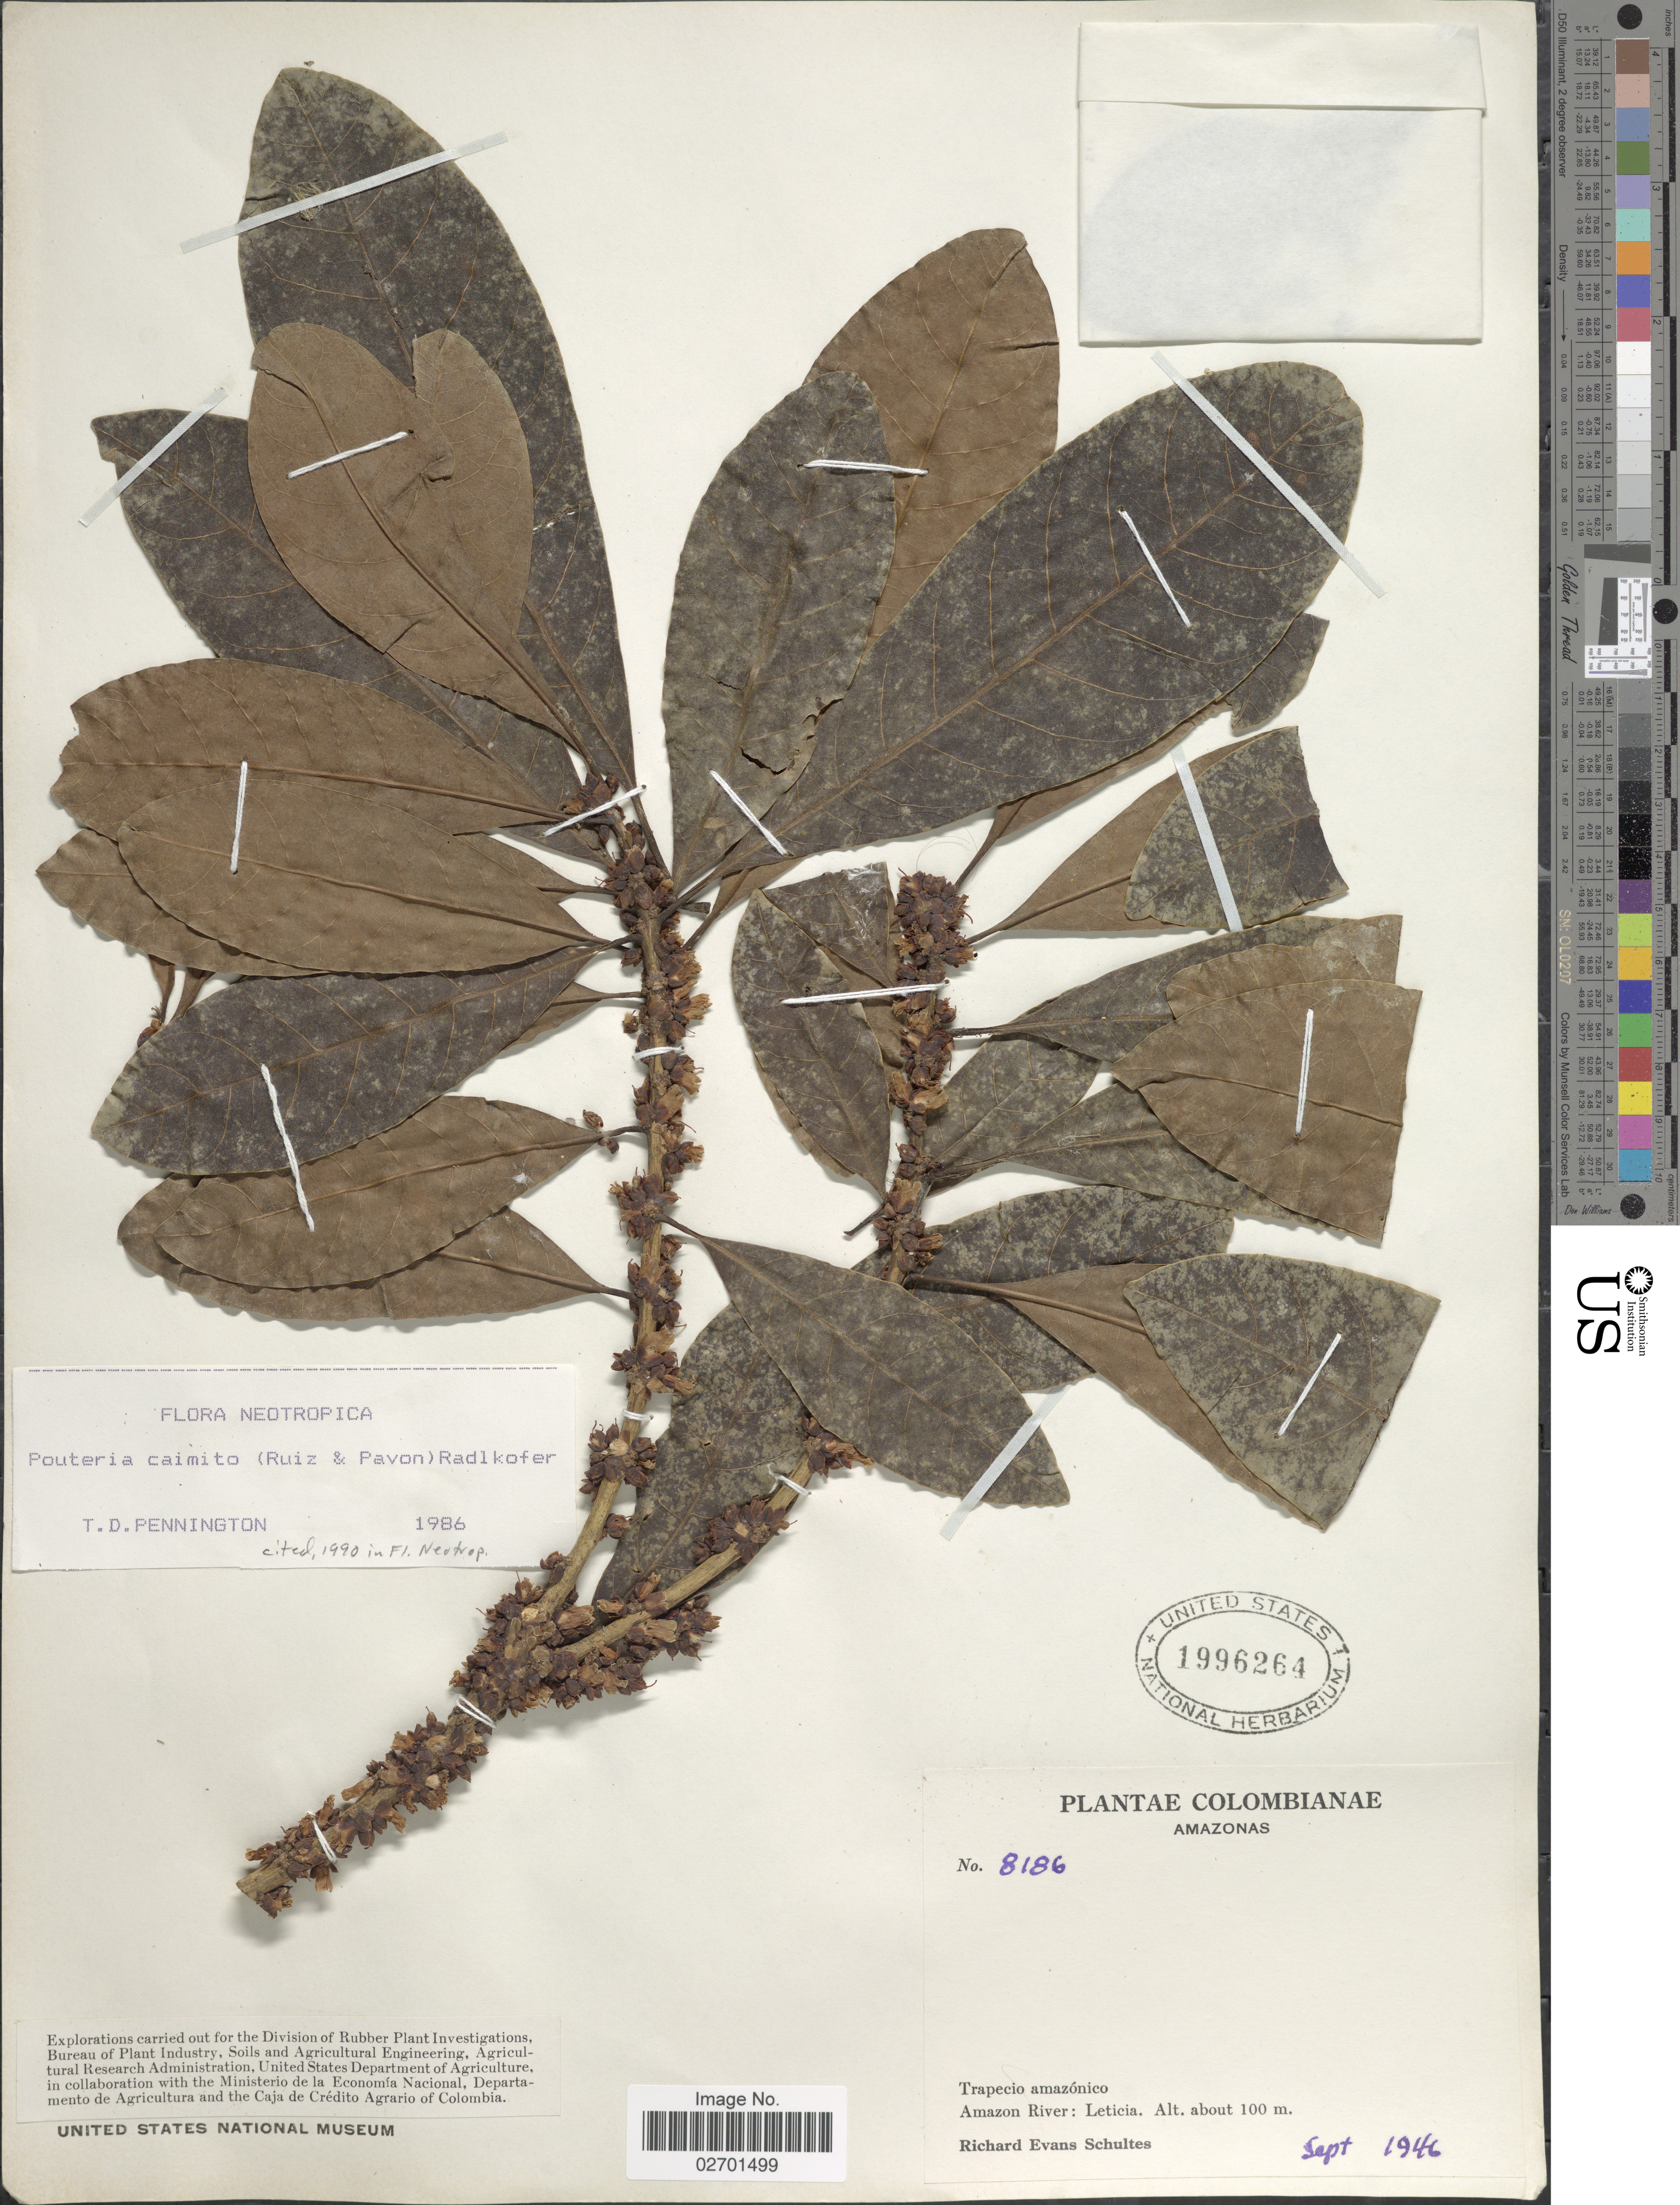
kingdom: Plantae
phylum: Tracheophyta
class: Magnoliopsida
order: Ericales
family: Sapotaceae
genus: Pouteria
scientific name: Pouteria caimito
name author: (Ruiz & Pav.) Radlk.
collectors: R. E. Schultes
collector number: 8186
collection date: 1946-09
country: Colombia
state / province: Amazônas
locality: Trapecio amazonico, Amazon River: Leticia.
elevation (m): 100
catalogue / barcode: US 1996264